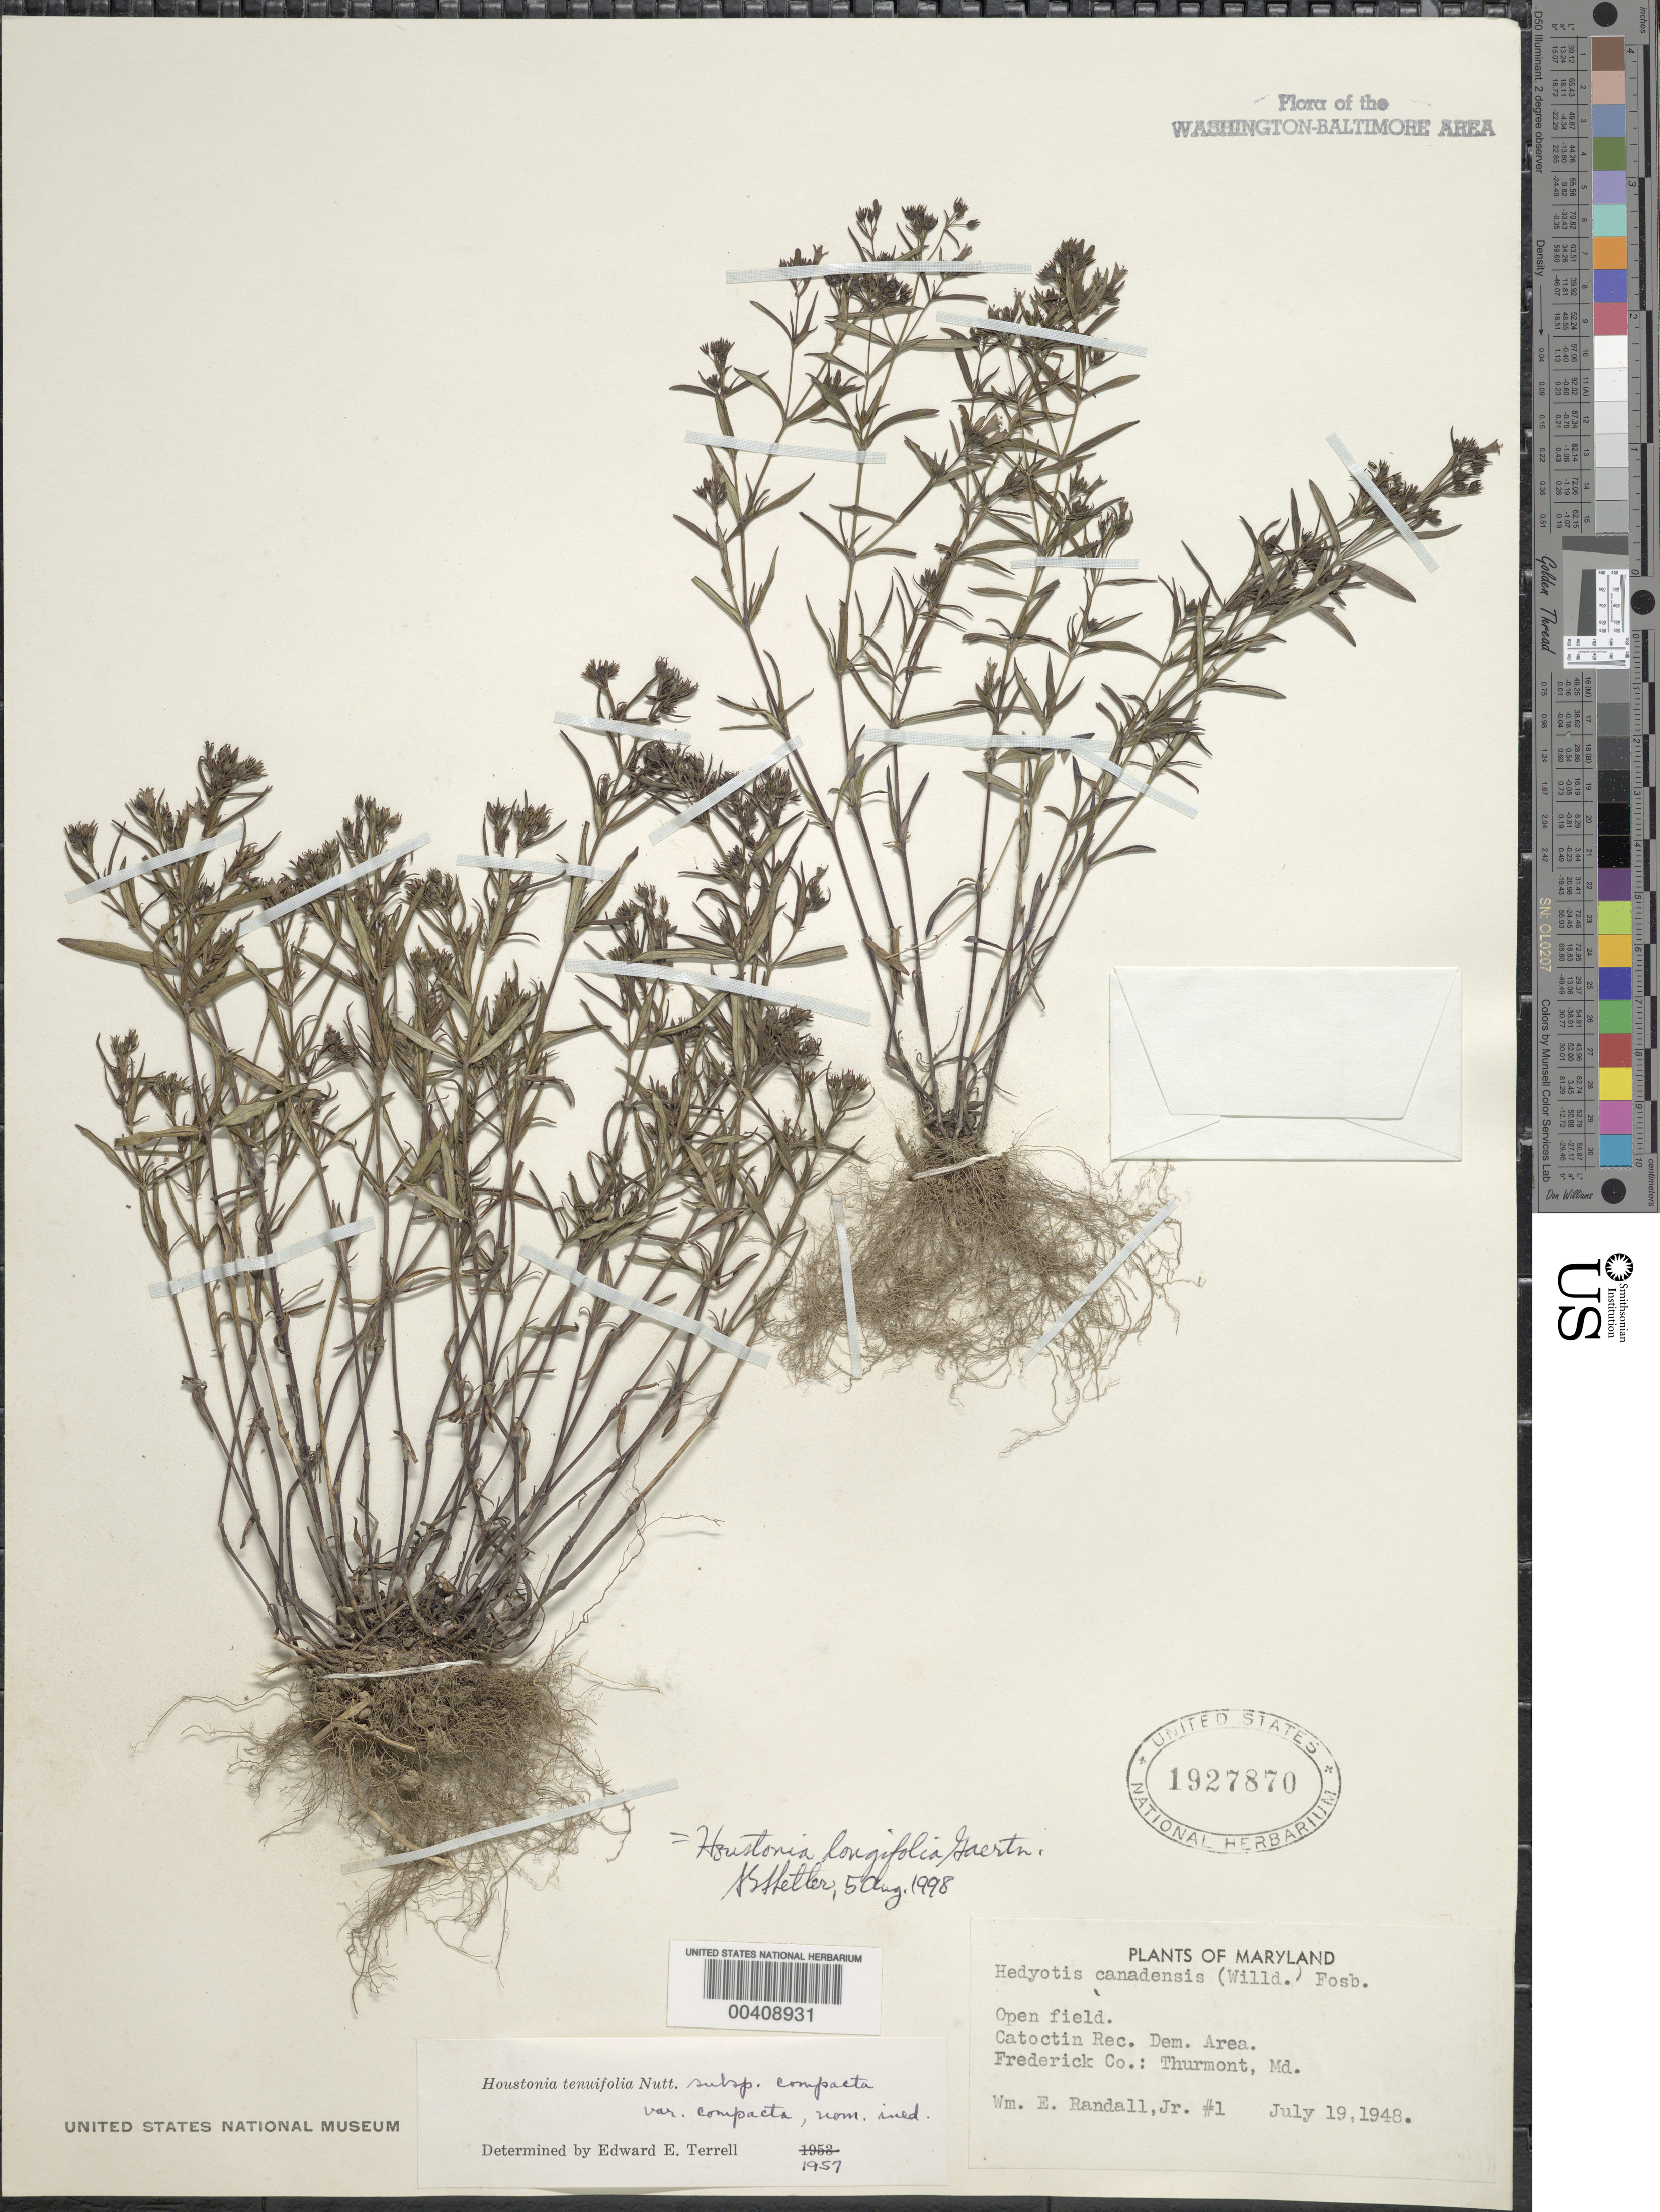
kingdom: Plantae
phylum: Tracheophyta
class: Magnoliopsida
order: Gentianales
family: Rubiaceae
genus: Houstonia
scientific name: Houstonia longifolia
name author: Gaertn.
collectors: W. Randall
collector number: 1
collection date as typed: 19 Jul 1948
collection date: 1948-07-19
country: United States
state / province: Maryland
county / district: Frederick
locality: Thurmont, Catoctin Rec. Dem. area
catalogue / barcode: US 1927870